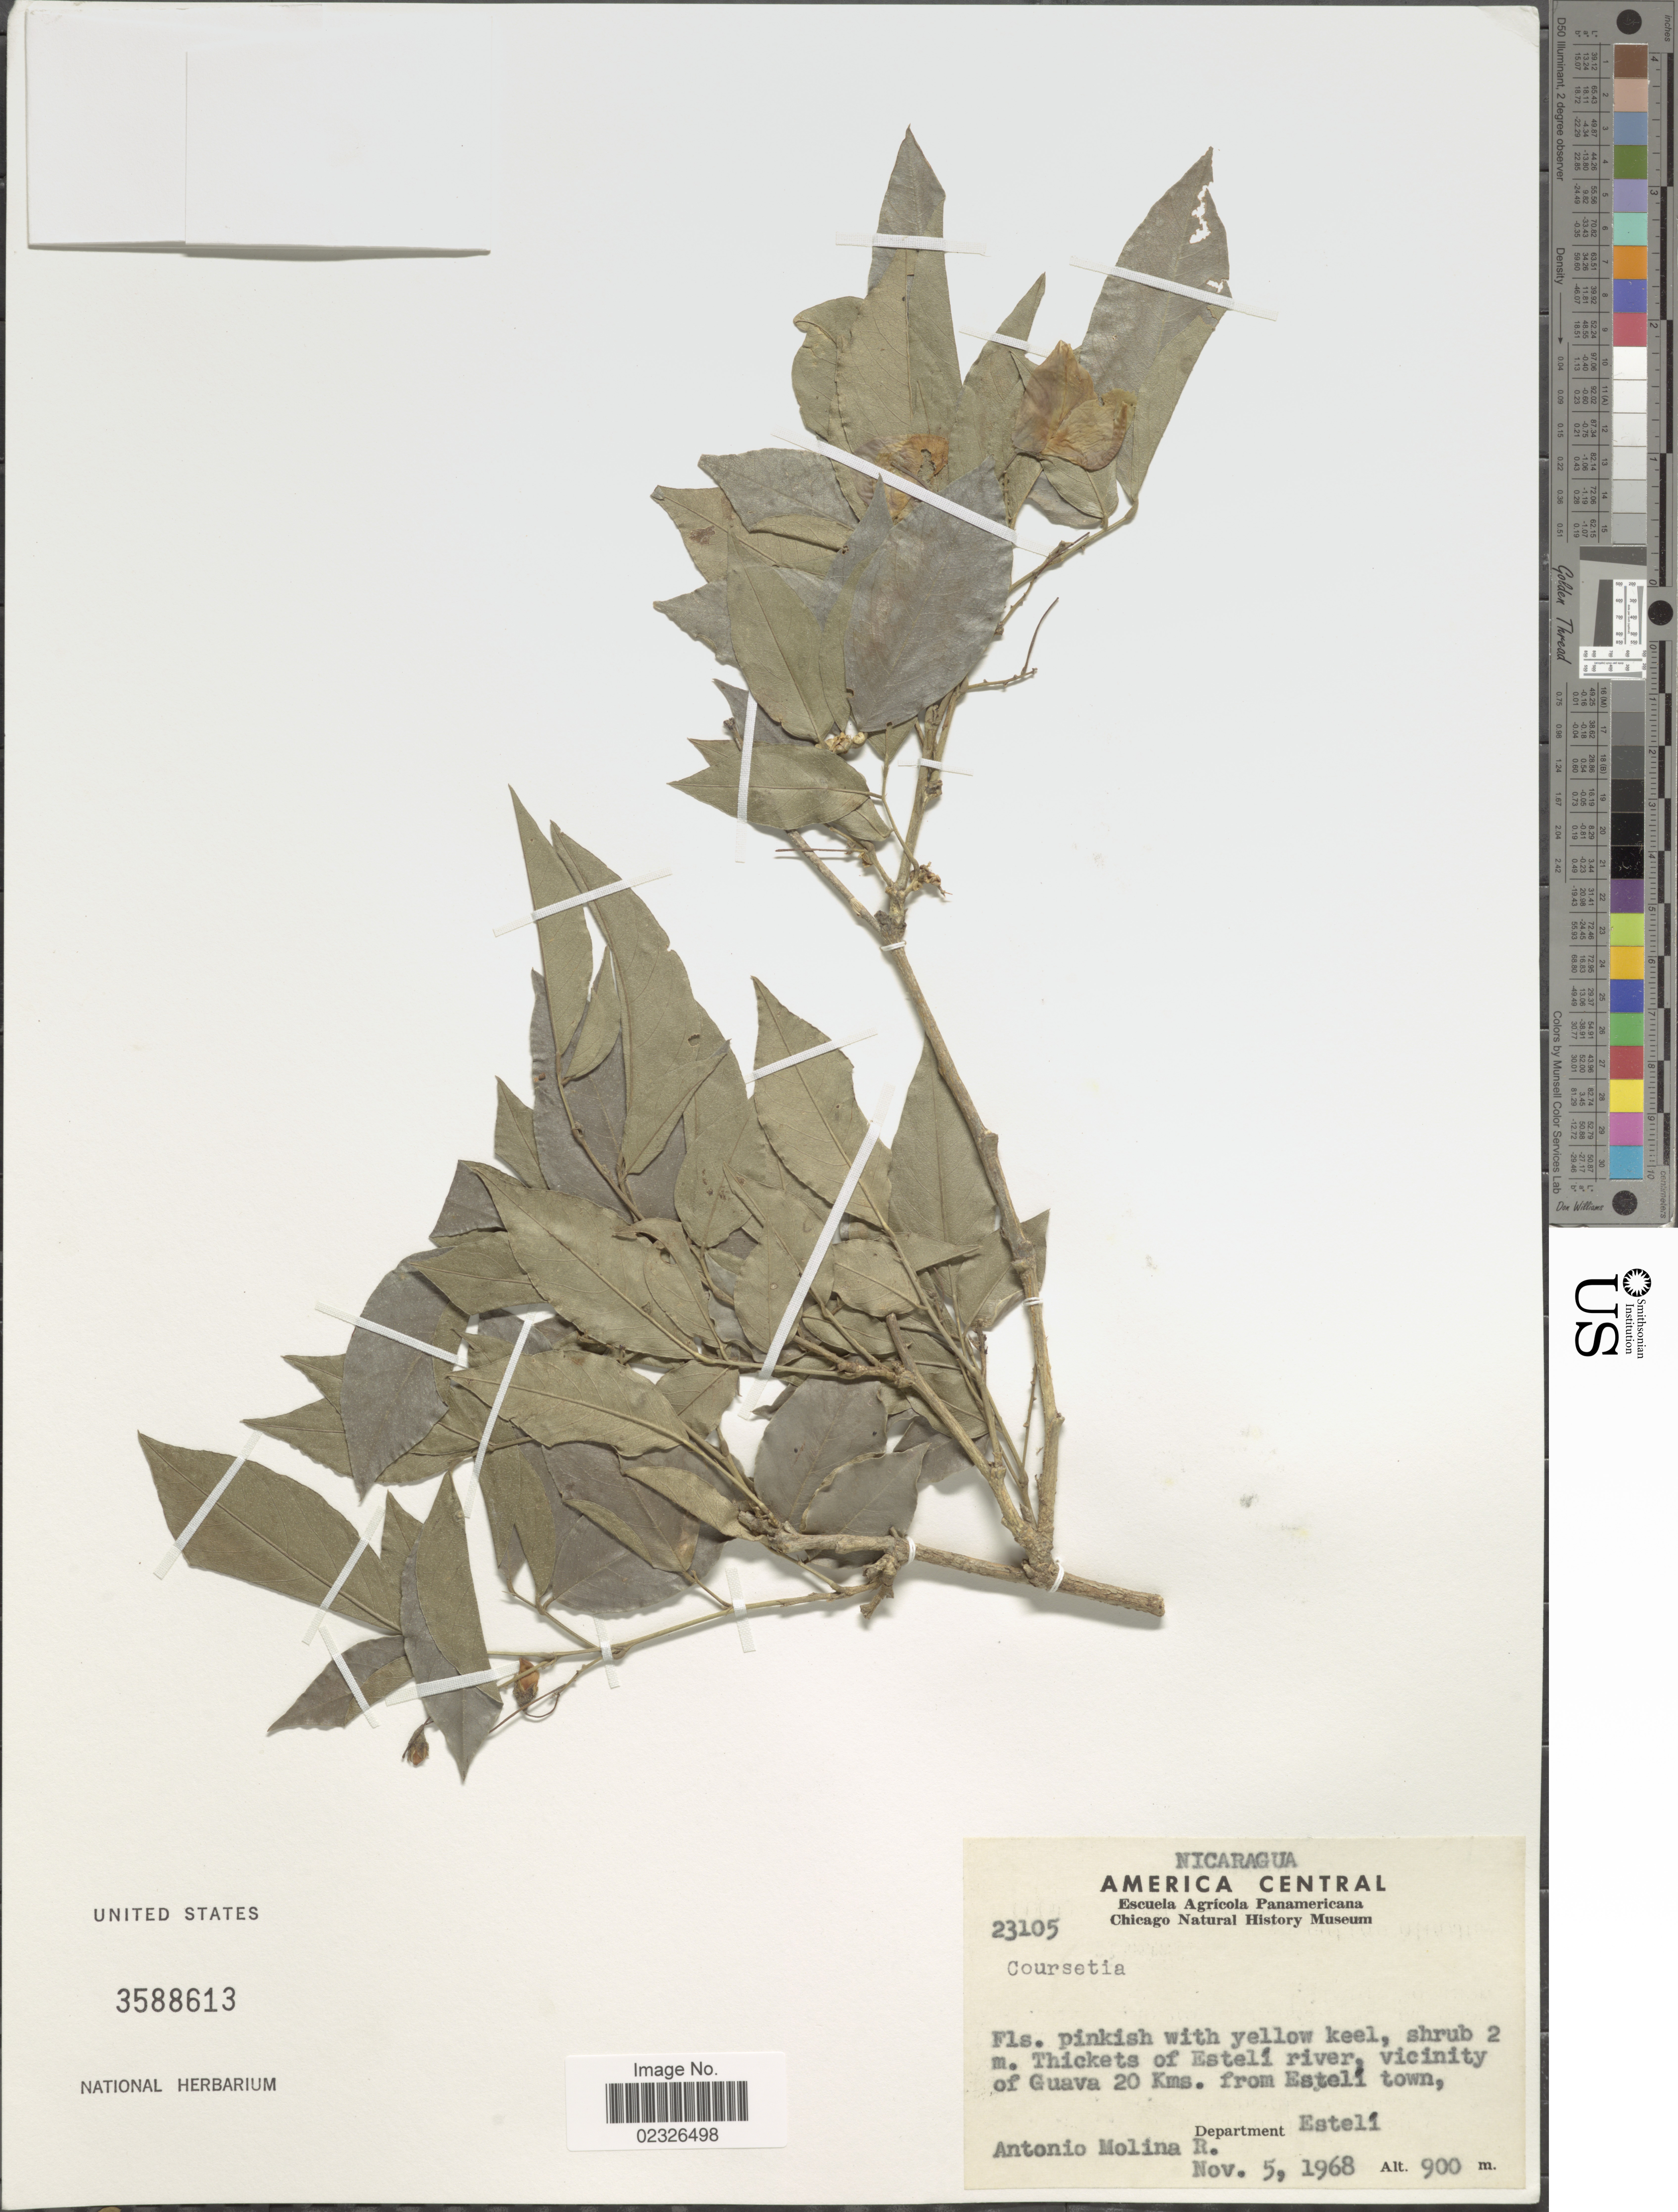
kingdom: Plantae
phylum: Tracheophyta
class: Magnoliopsida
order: Fabales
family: Fabaceae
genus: Coursetia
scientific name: Coursetia sp.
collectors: A. Molina R.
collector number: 23105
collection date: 1968-11-05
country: Nicaragua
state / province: Esteli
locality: Department Esteli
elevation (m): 900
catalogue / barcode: US 3588613